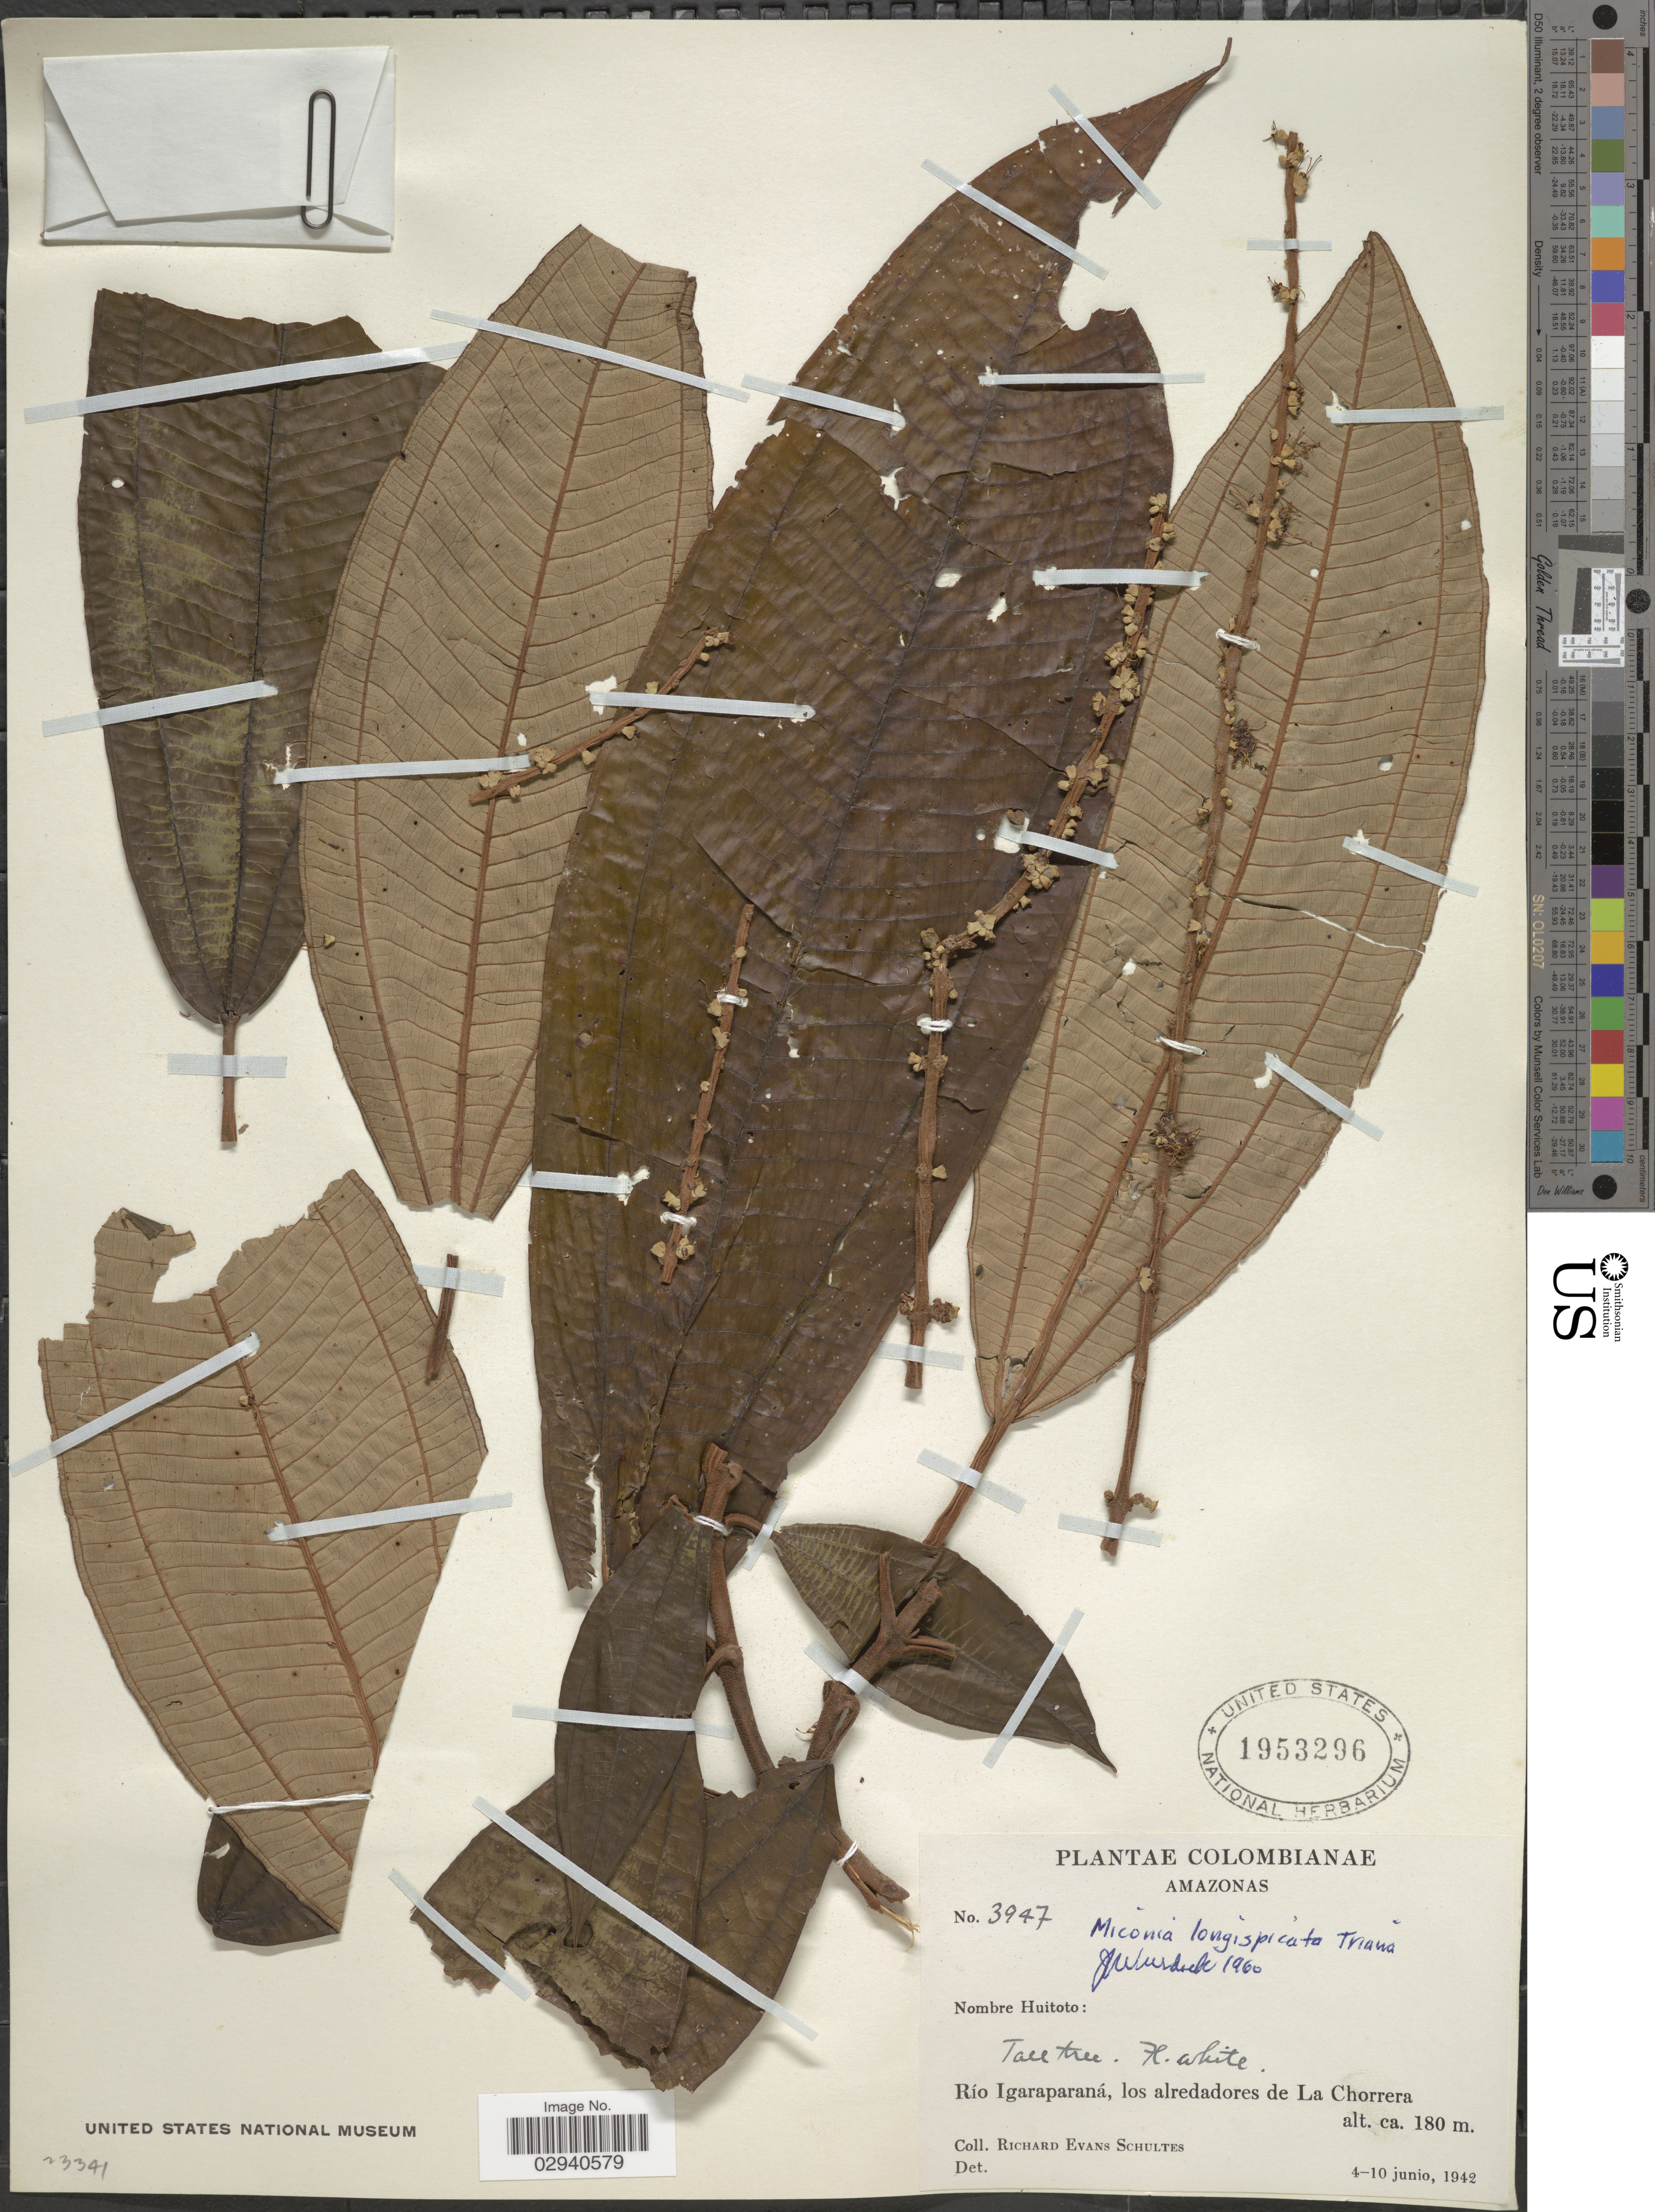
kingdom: Plantae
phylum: Tracheophyta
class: Magnoliopsida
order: Myrtales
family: Melastomataceae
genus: Miconia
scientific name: Miconia longispicata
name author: Triana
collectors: R. E. Schultes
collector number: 3947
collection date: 1942-06-04/1942-06-10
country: Colombia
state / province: Amazônas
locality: Río Igaraparaná, los alrededores de La Chorrera.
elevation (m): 180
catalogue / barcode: US 1953296